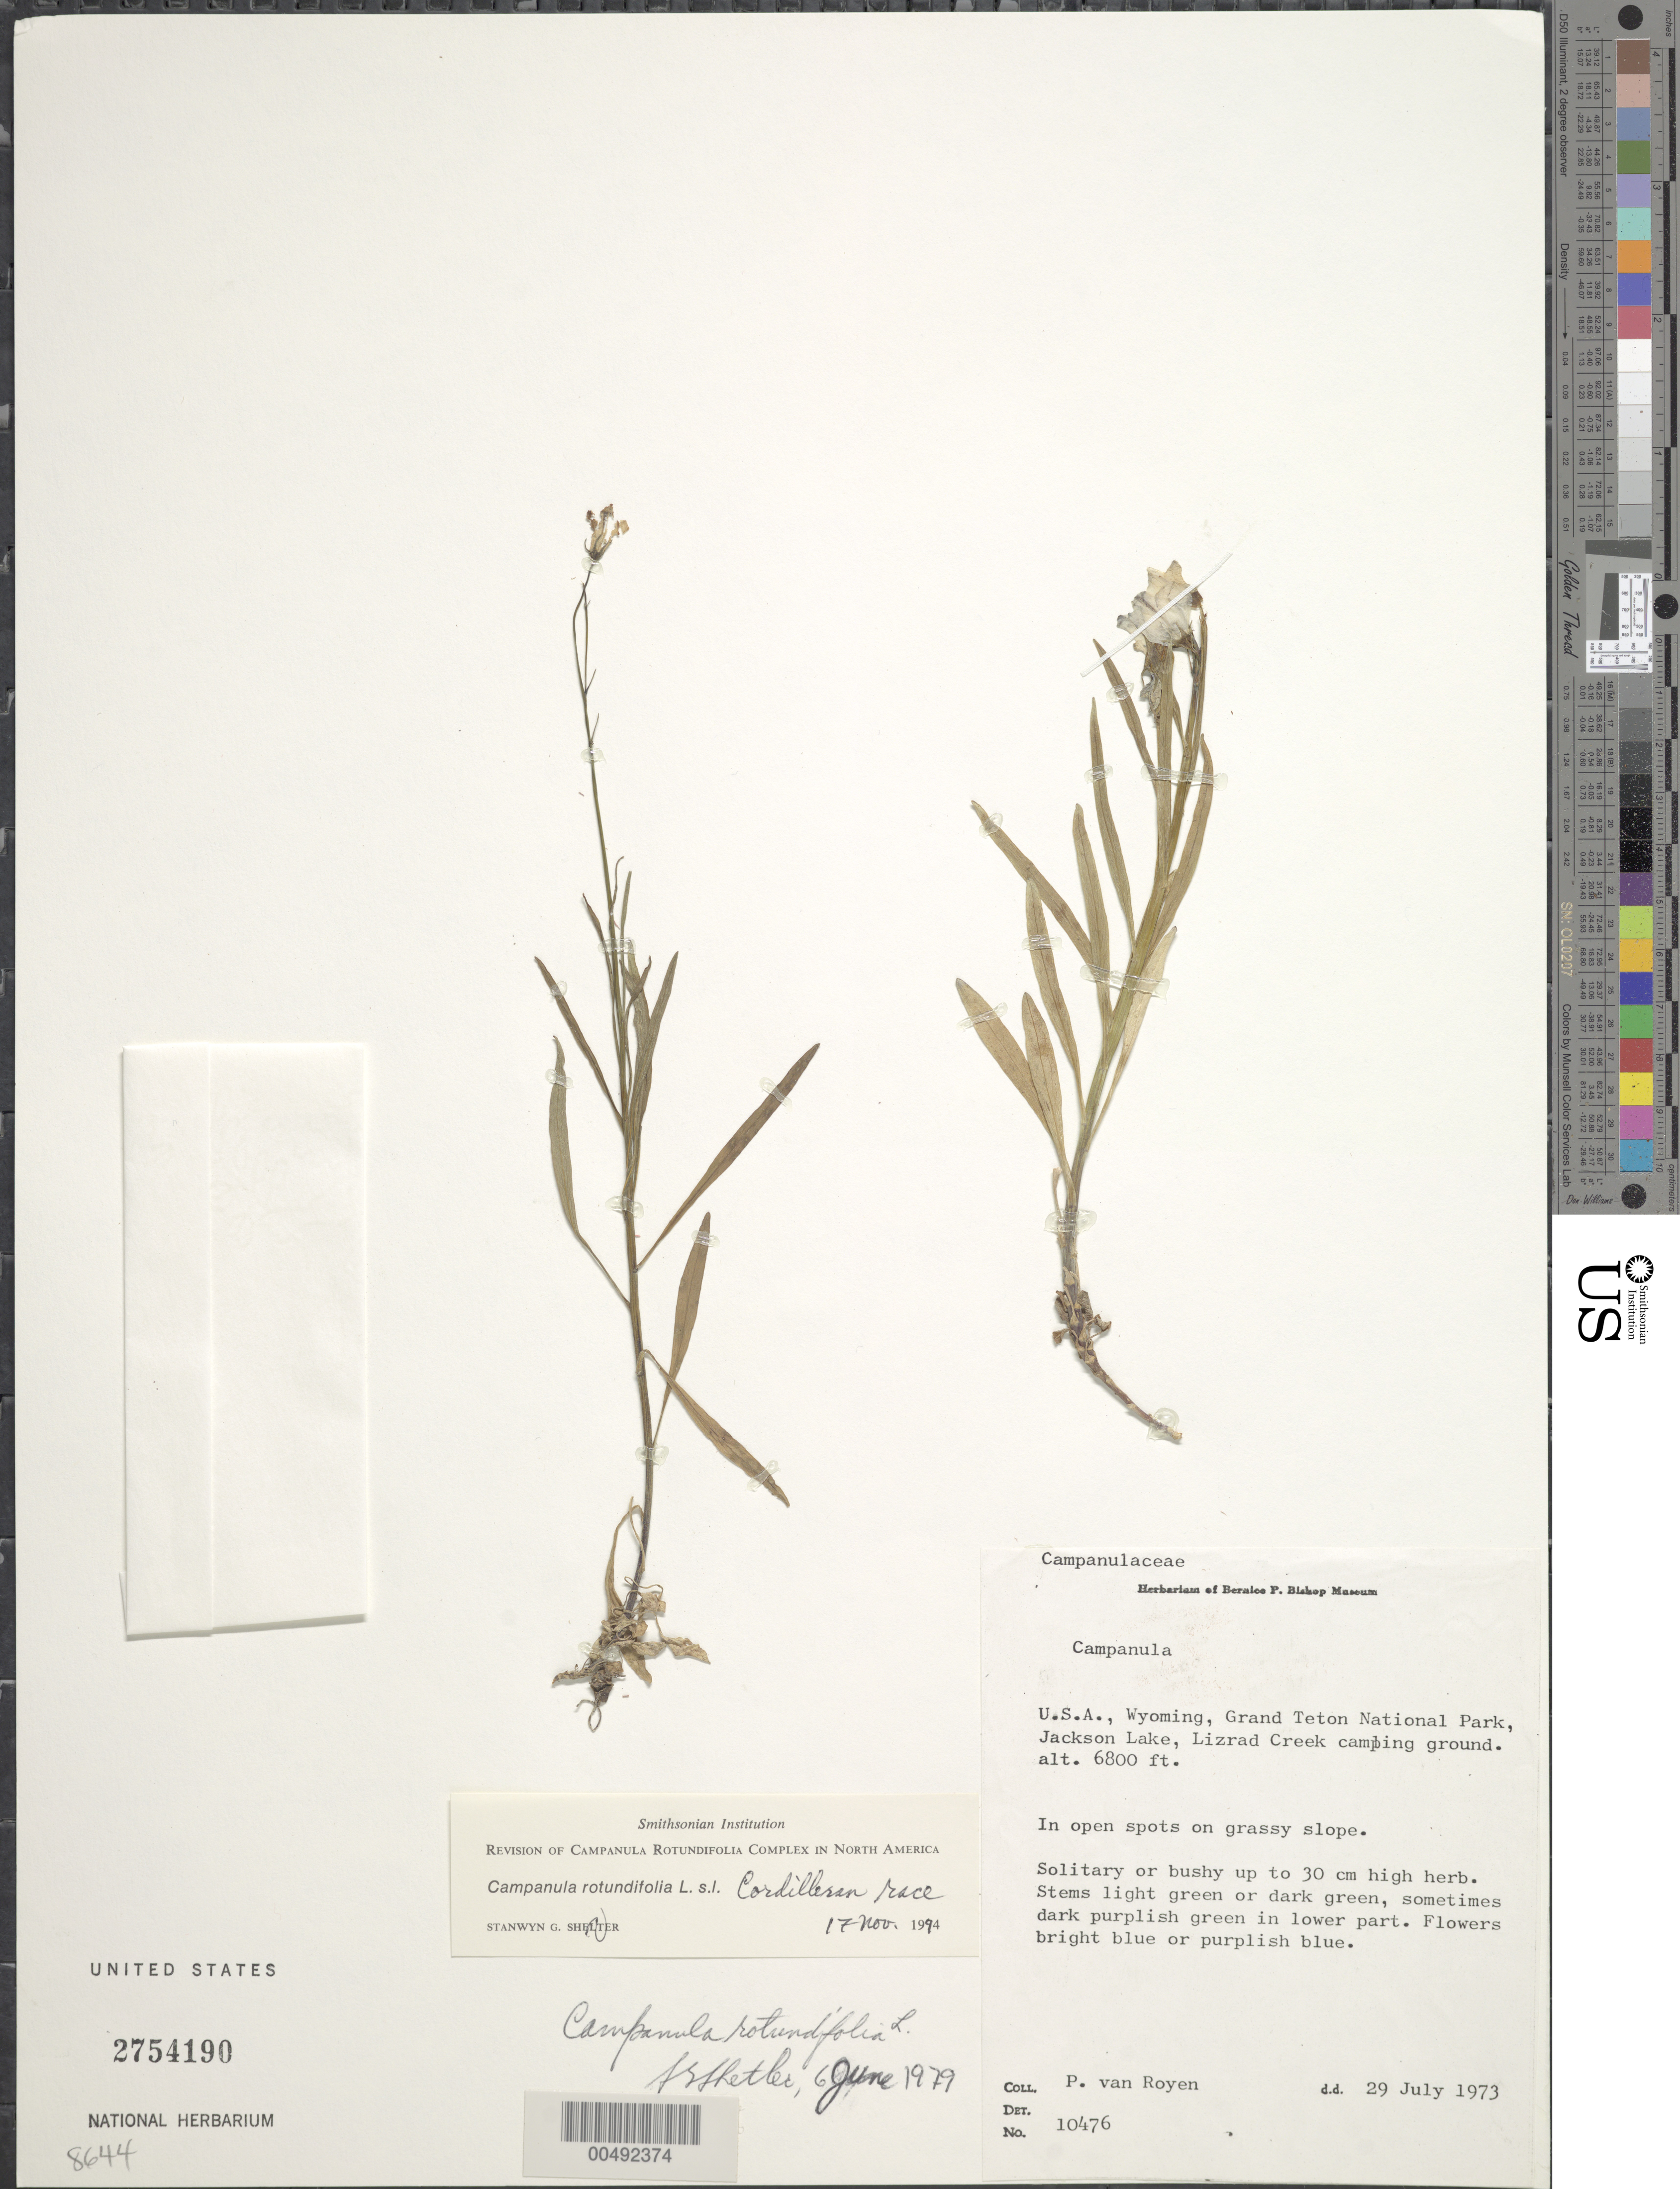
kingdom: Plantae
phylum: Tracheophyta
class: Magnoliopsida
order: Asterales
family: Campanulaceae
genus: Campanula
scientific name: Campanula rotundifolia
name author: L.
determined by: Shetler, Stanwyn G., (US), NMNH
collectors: P. van Royen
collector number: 10476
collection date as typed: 29 Jul 1973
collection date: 1973-07-29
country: United States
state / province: Wyoming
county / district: Teton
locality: Grand Teton National Park, Jackson Lake, Lizard Creek Camping Ground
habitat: in open spots on grassy slope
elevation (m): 2073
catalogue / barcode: US 2754190